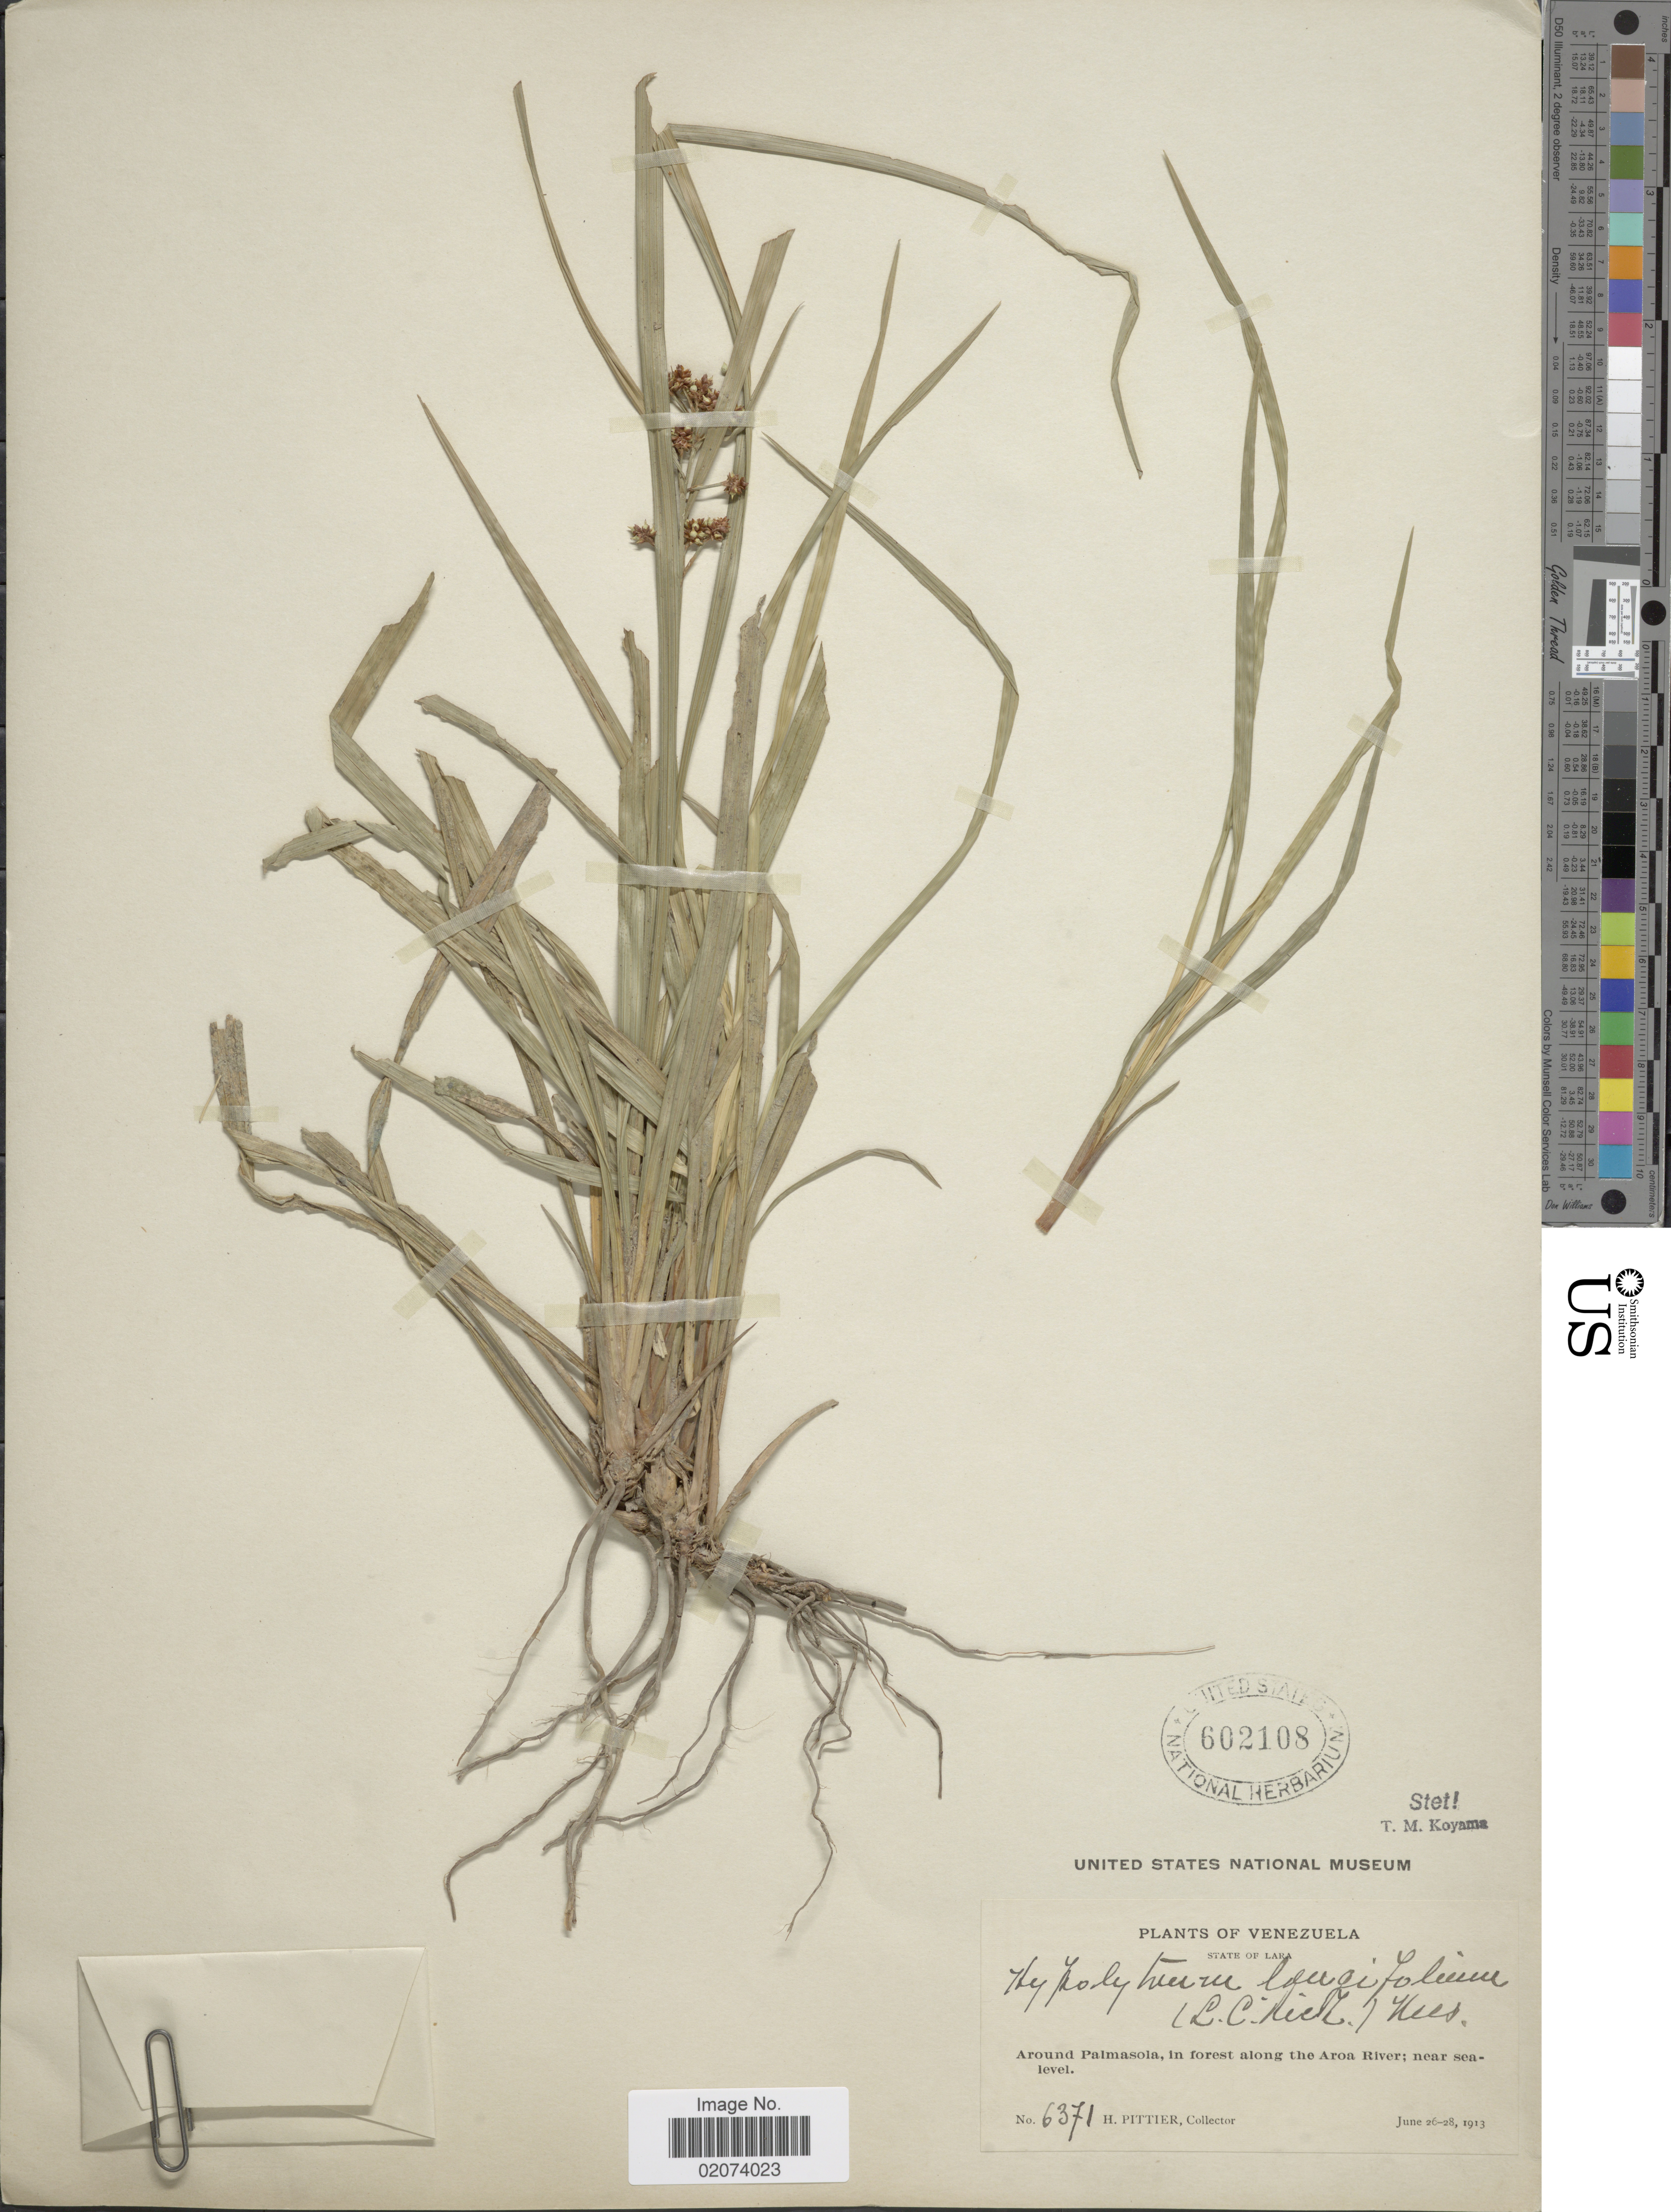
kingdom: Plantae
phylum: Tracheophyta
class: Liliopsida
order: Poales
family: Cyperaceae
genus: Hypolytrum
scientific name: Hypolytrum longifolium subsp. longifolium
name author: (Rich.) Nees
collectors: H. F. Pittier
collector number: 6371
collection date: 1913-06-26/1913-06-28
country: Venezuela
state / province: Lara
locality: Around Palmasola, along the Aroa River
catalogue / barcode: US 602108